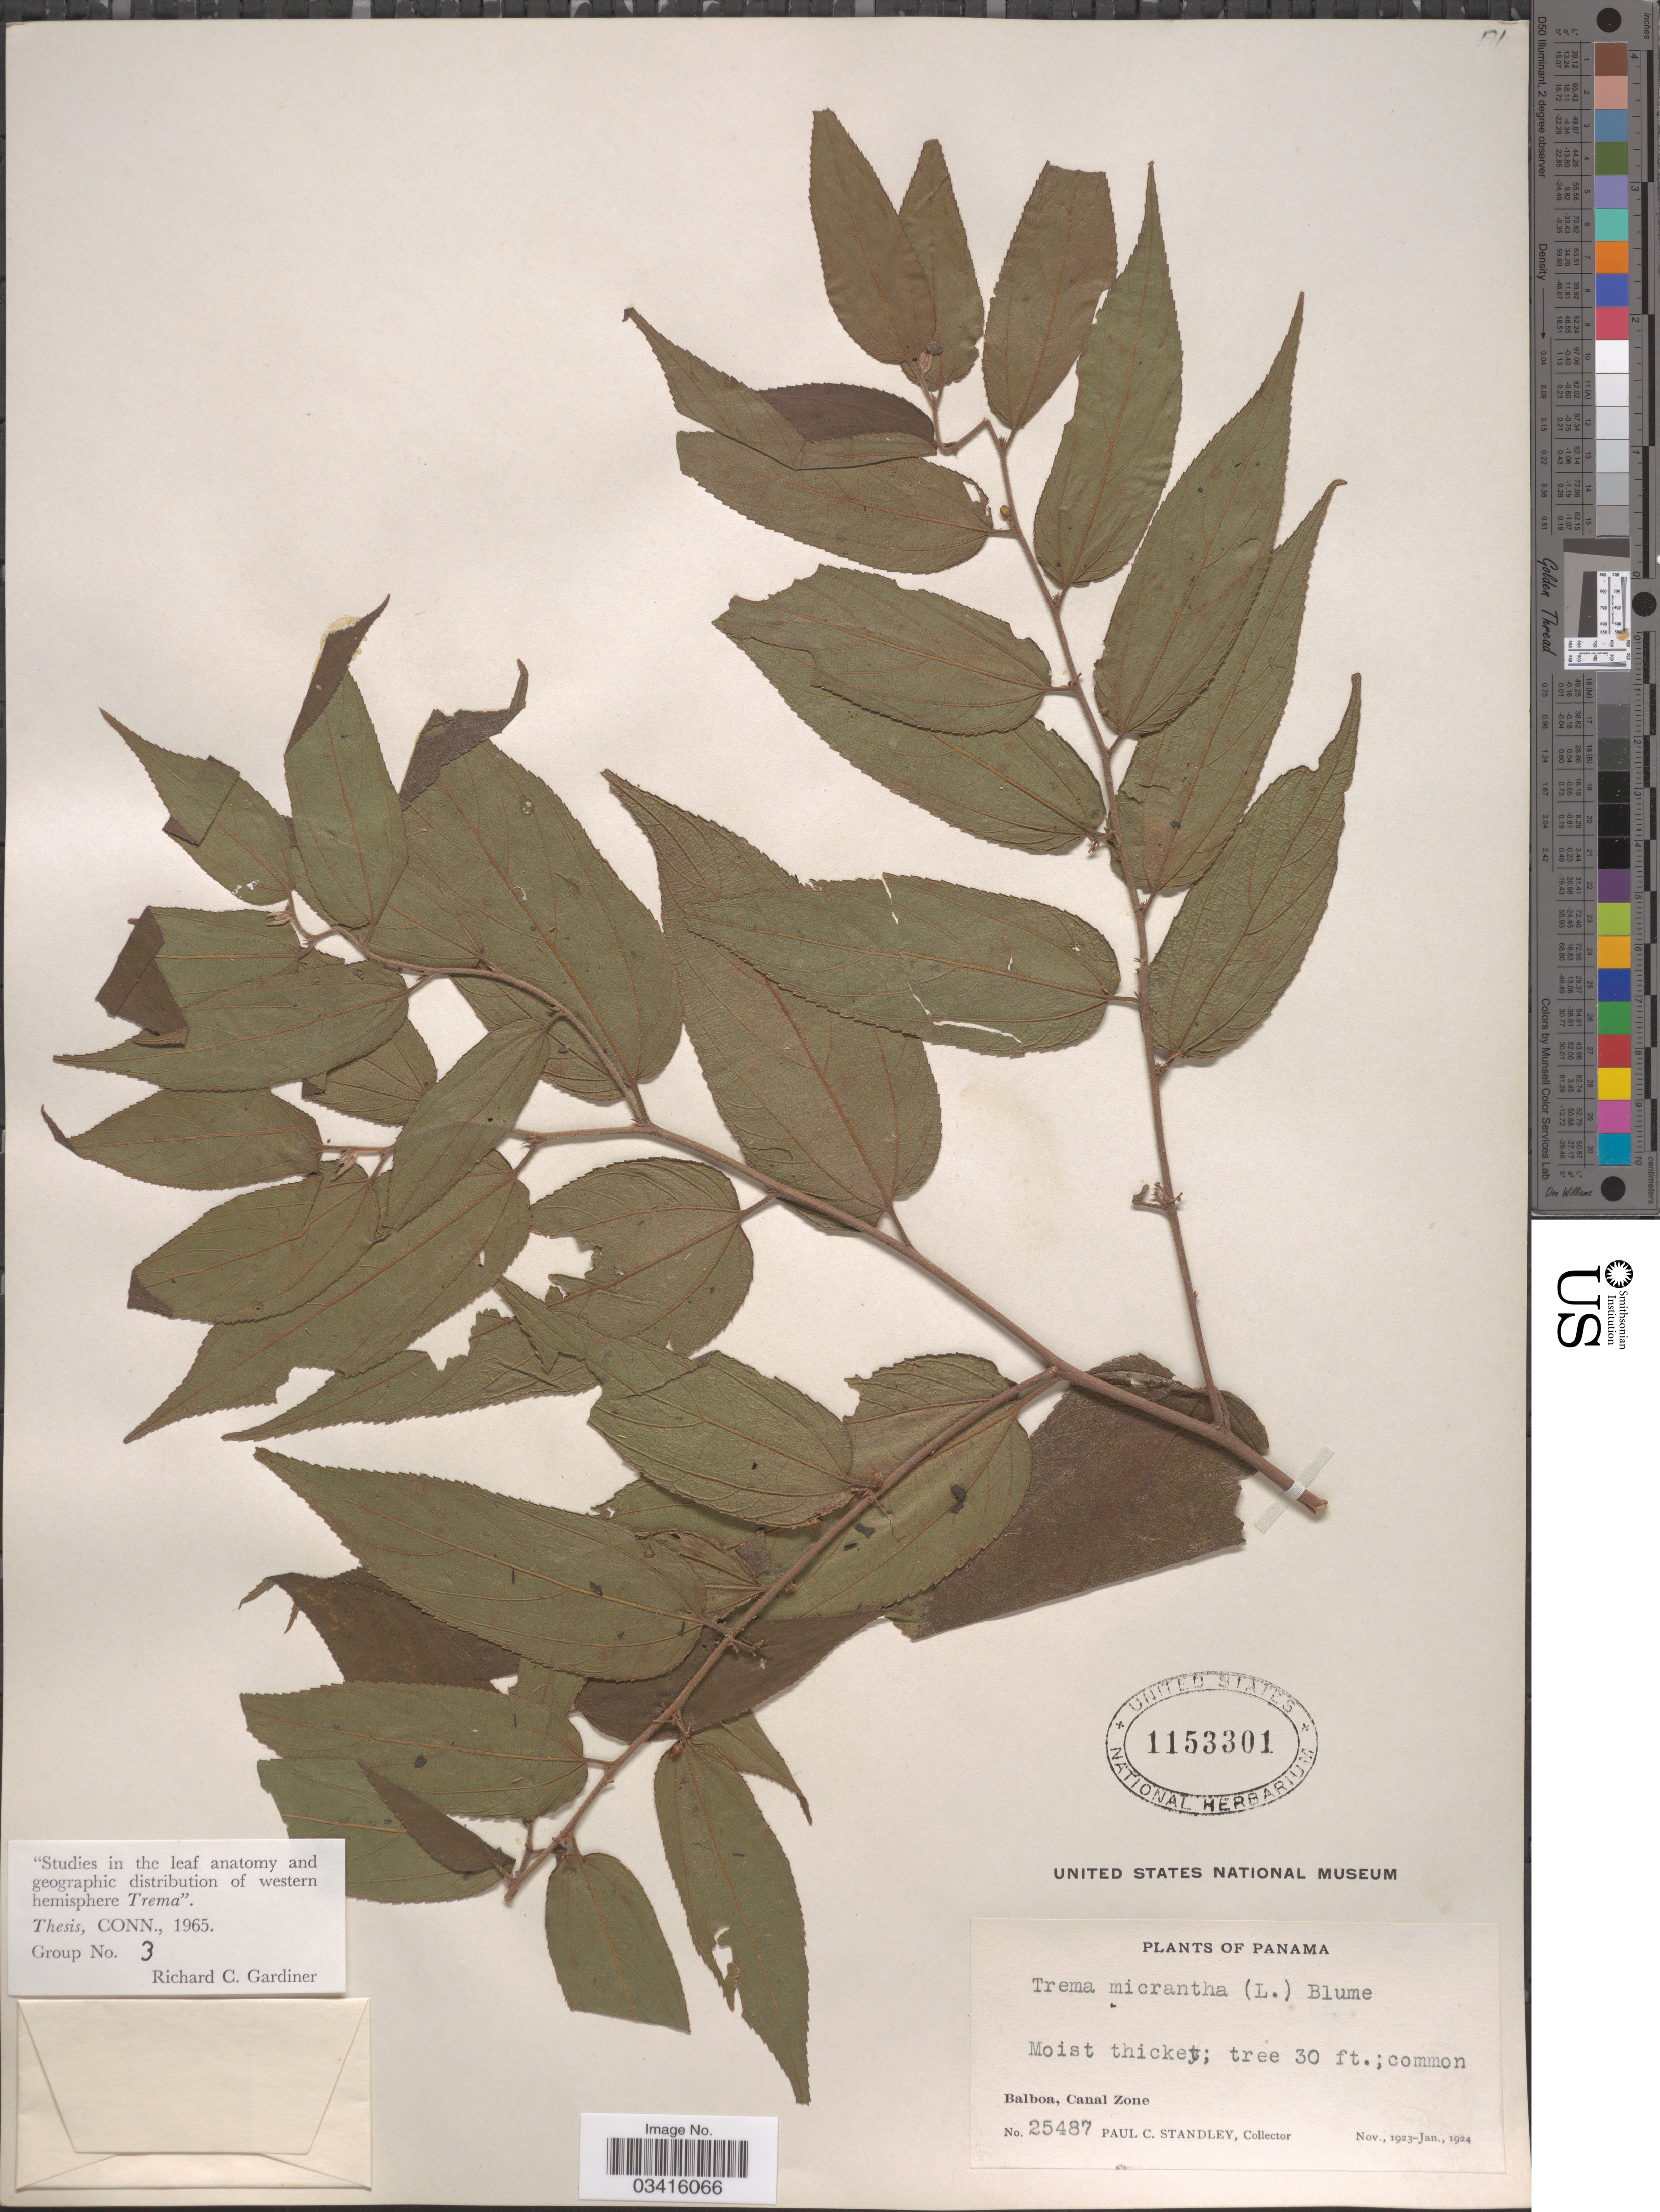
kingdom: Plantae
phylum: Tracheophyta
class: Magnoliopsida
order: Rosales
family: Cannabaceae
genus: Trema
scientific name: Trema micranthum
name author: (L.) Blume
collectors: P. C. Standley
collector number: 25487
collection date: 1923-11/1924-01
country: Panama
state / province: Colón / Panamá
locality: Balboa, Canal Zone.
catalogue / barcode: US 1153301